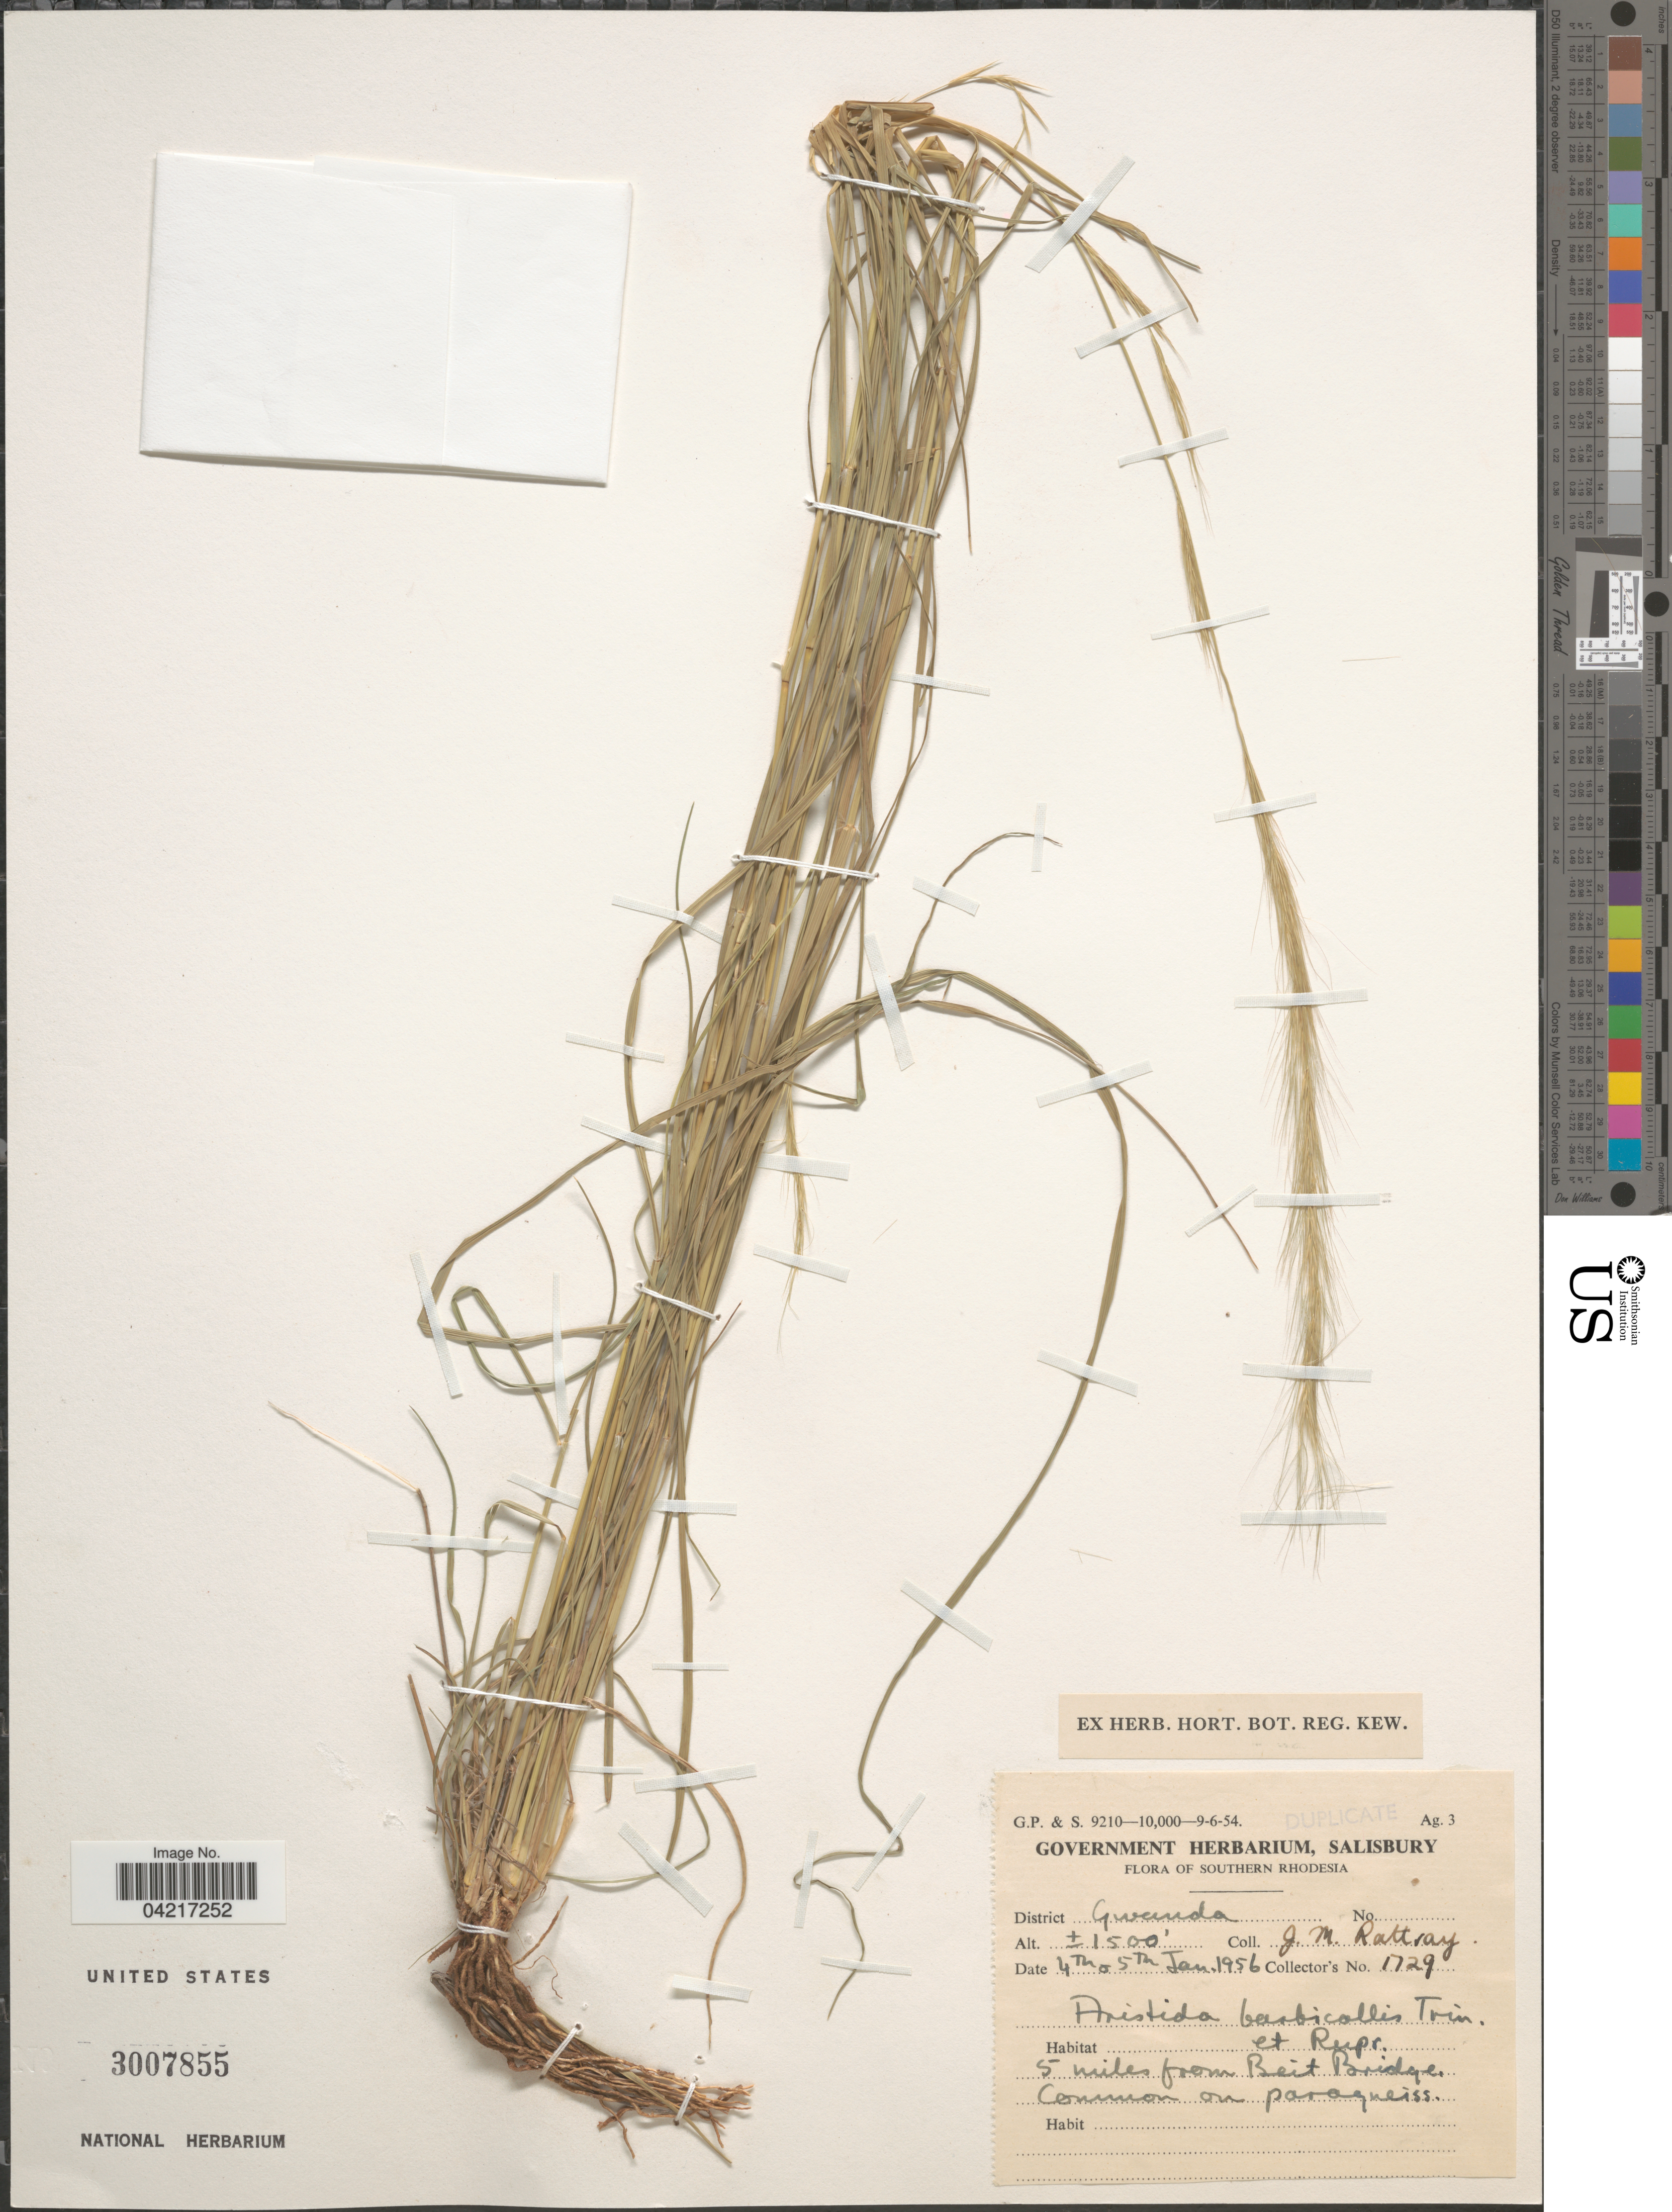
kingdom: Plantae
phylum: Tracheophyta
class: Liliopsida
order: Poales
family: Poaceae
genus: Aristida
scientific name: Aristida barbicollis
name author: Trin. & Rupr.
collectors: J. Rattray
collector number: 1729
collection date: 1956-01-04/1956-01-05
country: Zimbabwe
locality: Southern Rhodesia. District Gwanda. 5 miles from Beit Bridge.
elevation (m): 457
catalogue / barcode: US 3007855